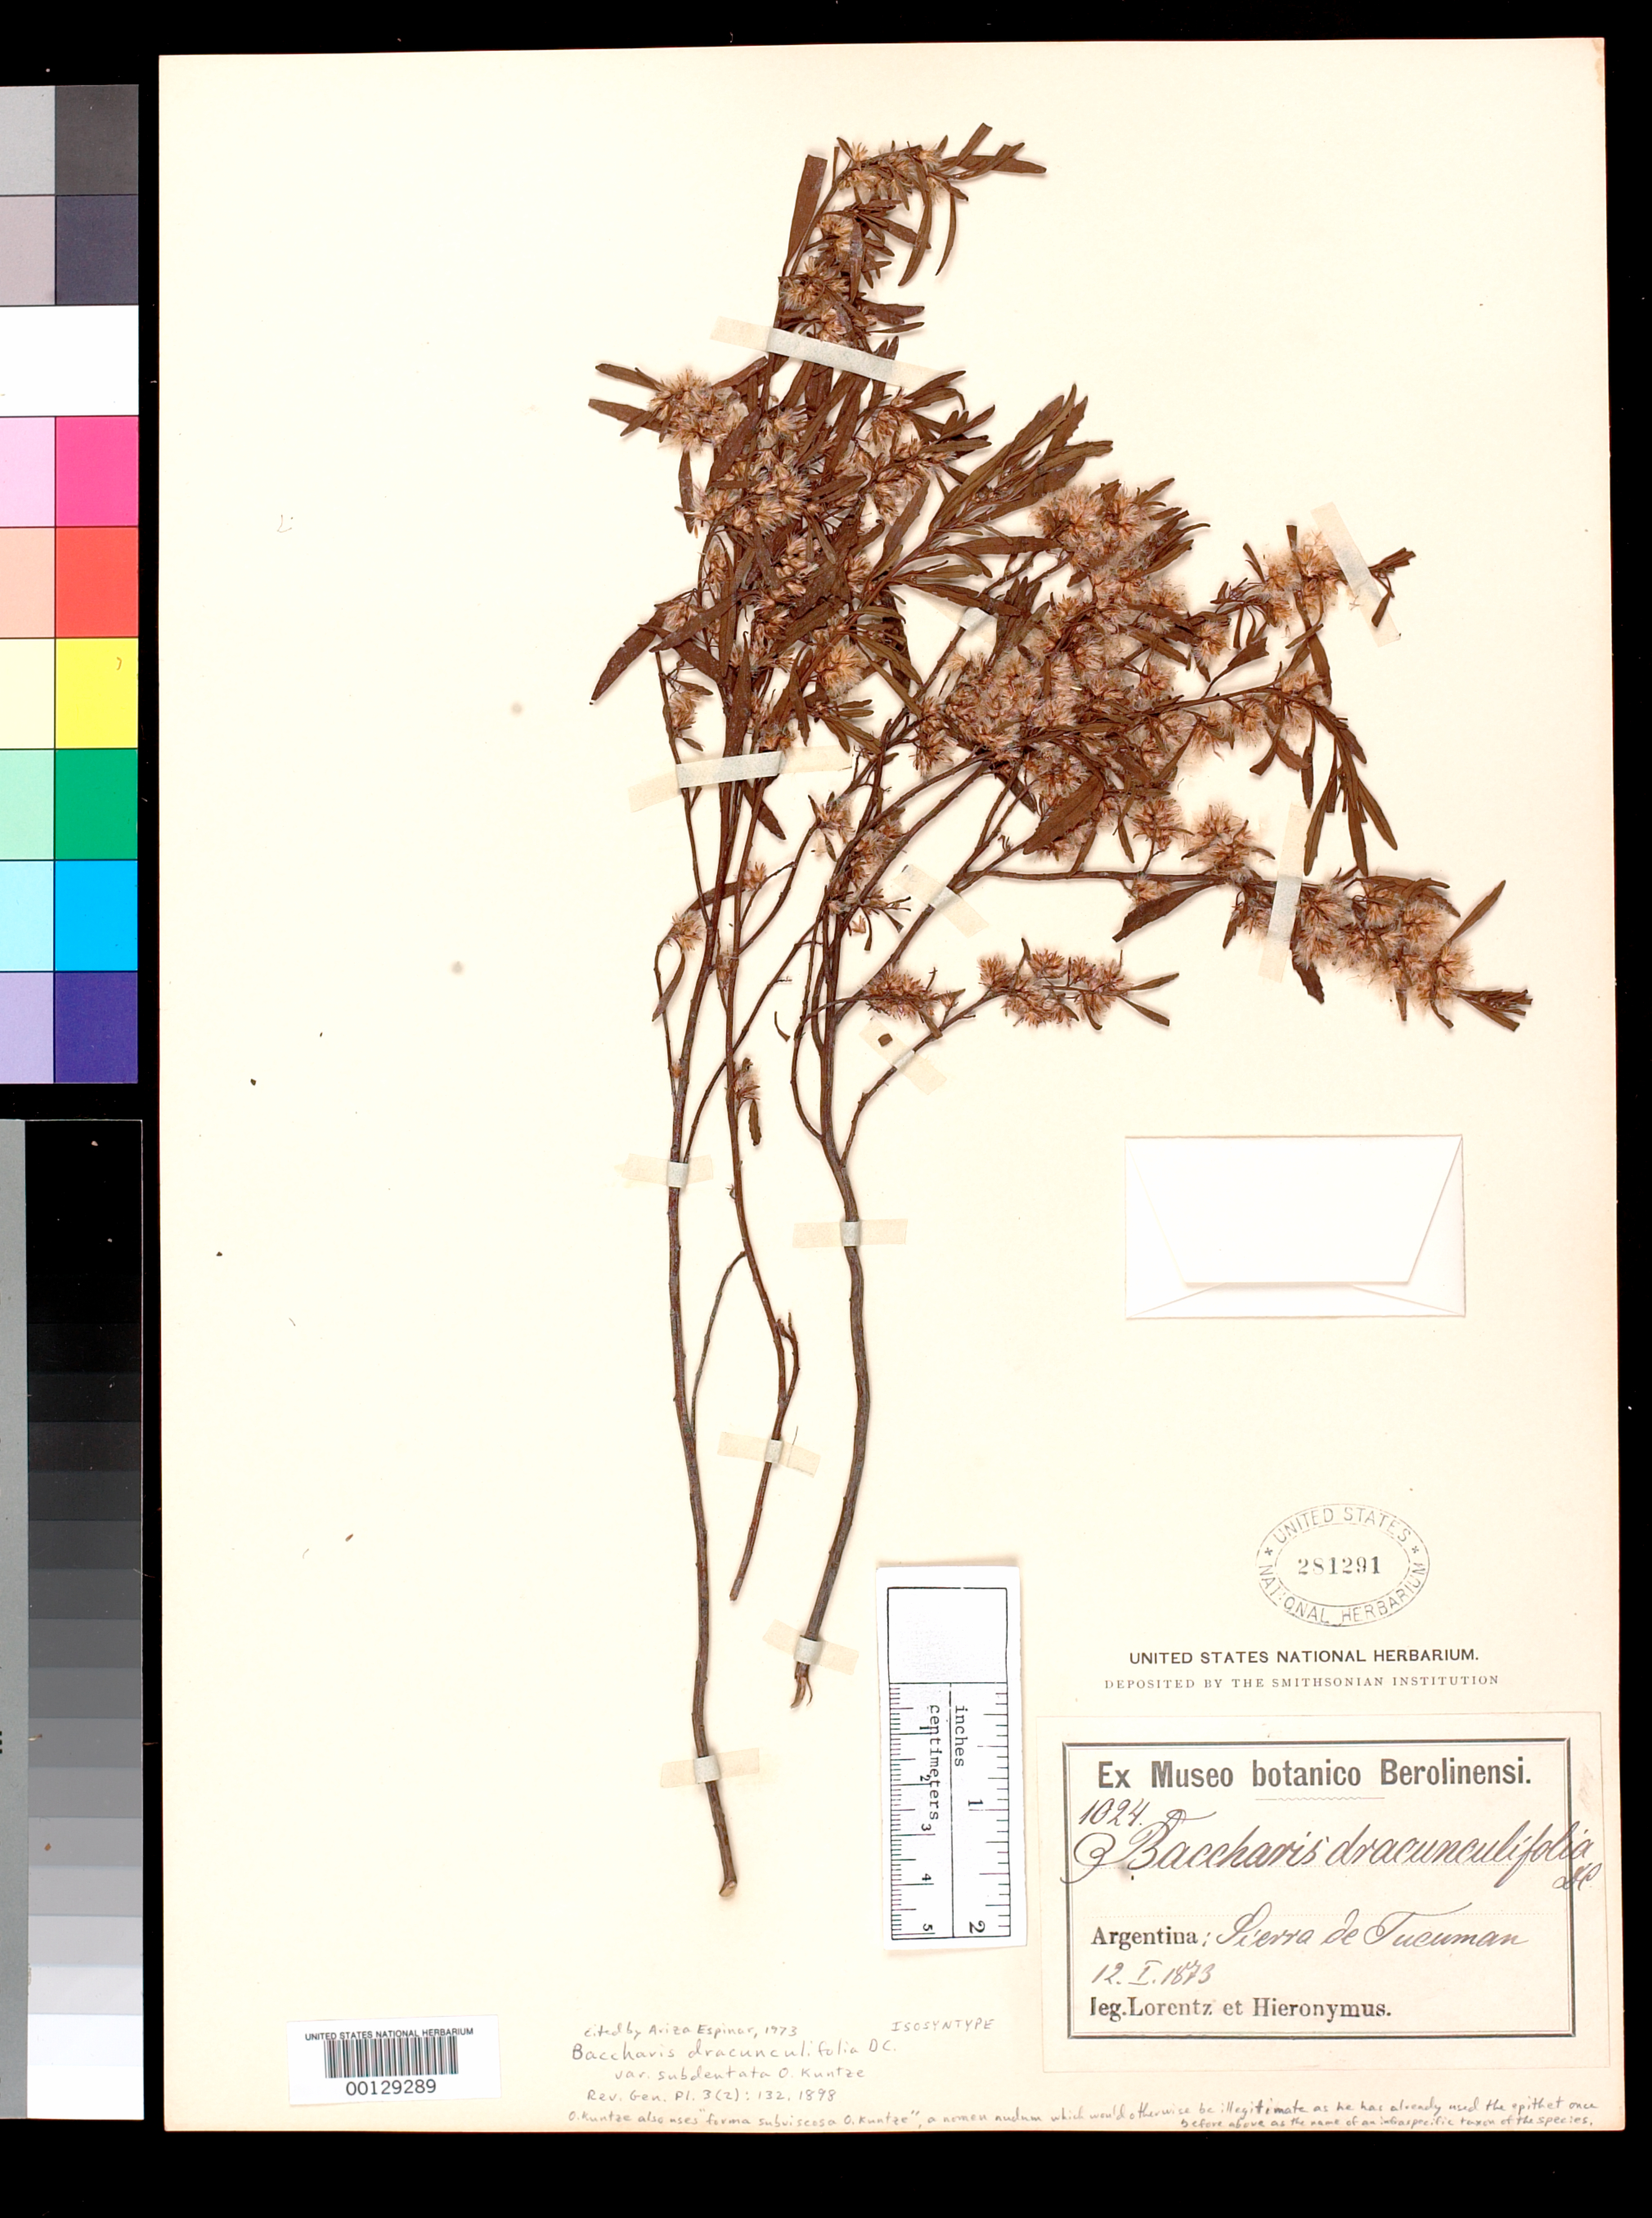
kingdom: Plantae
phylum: Tracheophyta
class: Magnoliopsida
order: Asterales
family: Asteraceae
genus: Baccharis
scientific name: Baccharis dracunculifolia var. subdentata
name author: Kuntze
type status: Isosyntype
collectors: G. H. Hieronymus & P. G. Lorentz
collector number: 1024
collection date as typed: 12 Jan 1873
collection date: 1873-01-12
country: Argentina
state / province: Tucumán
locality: Sierra de Tucuman.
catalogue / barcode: US 281291